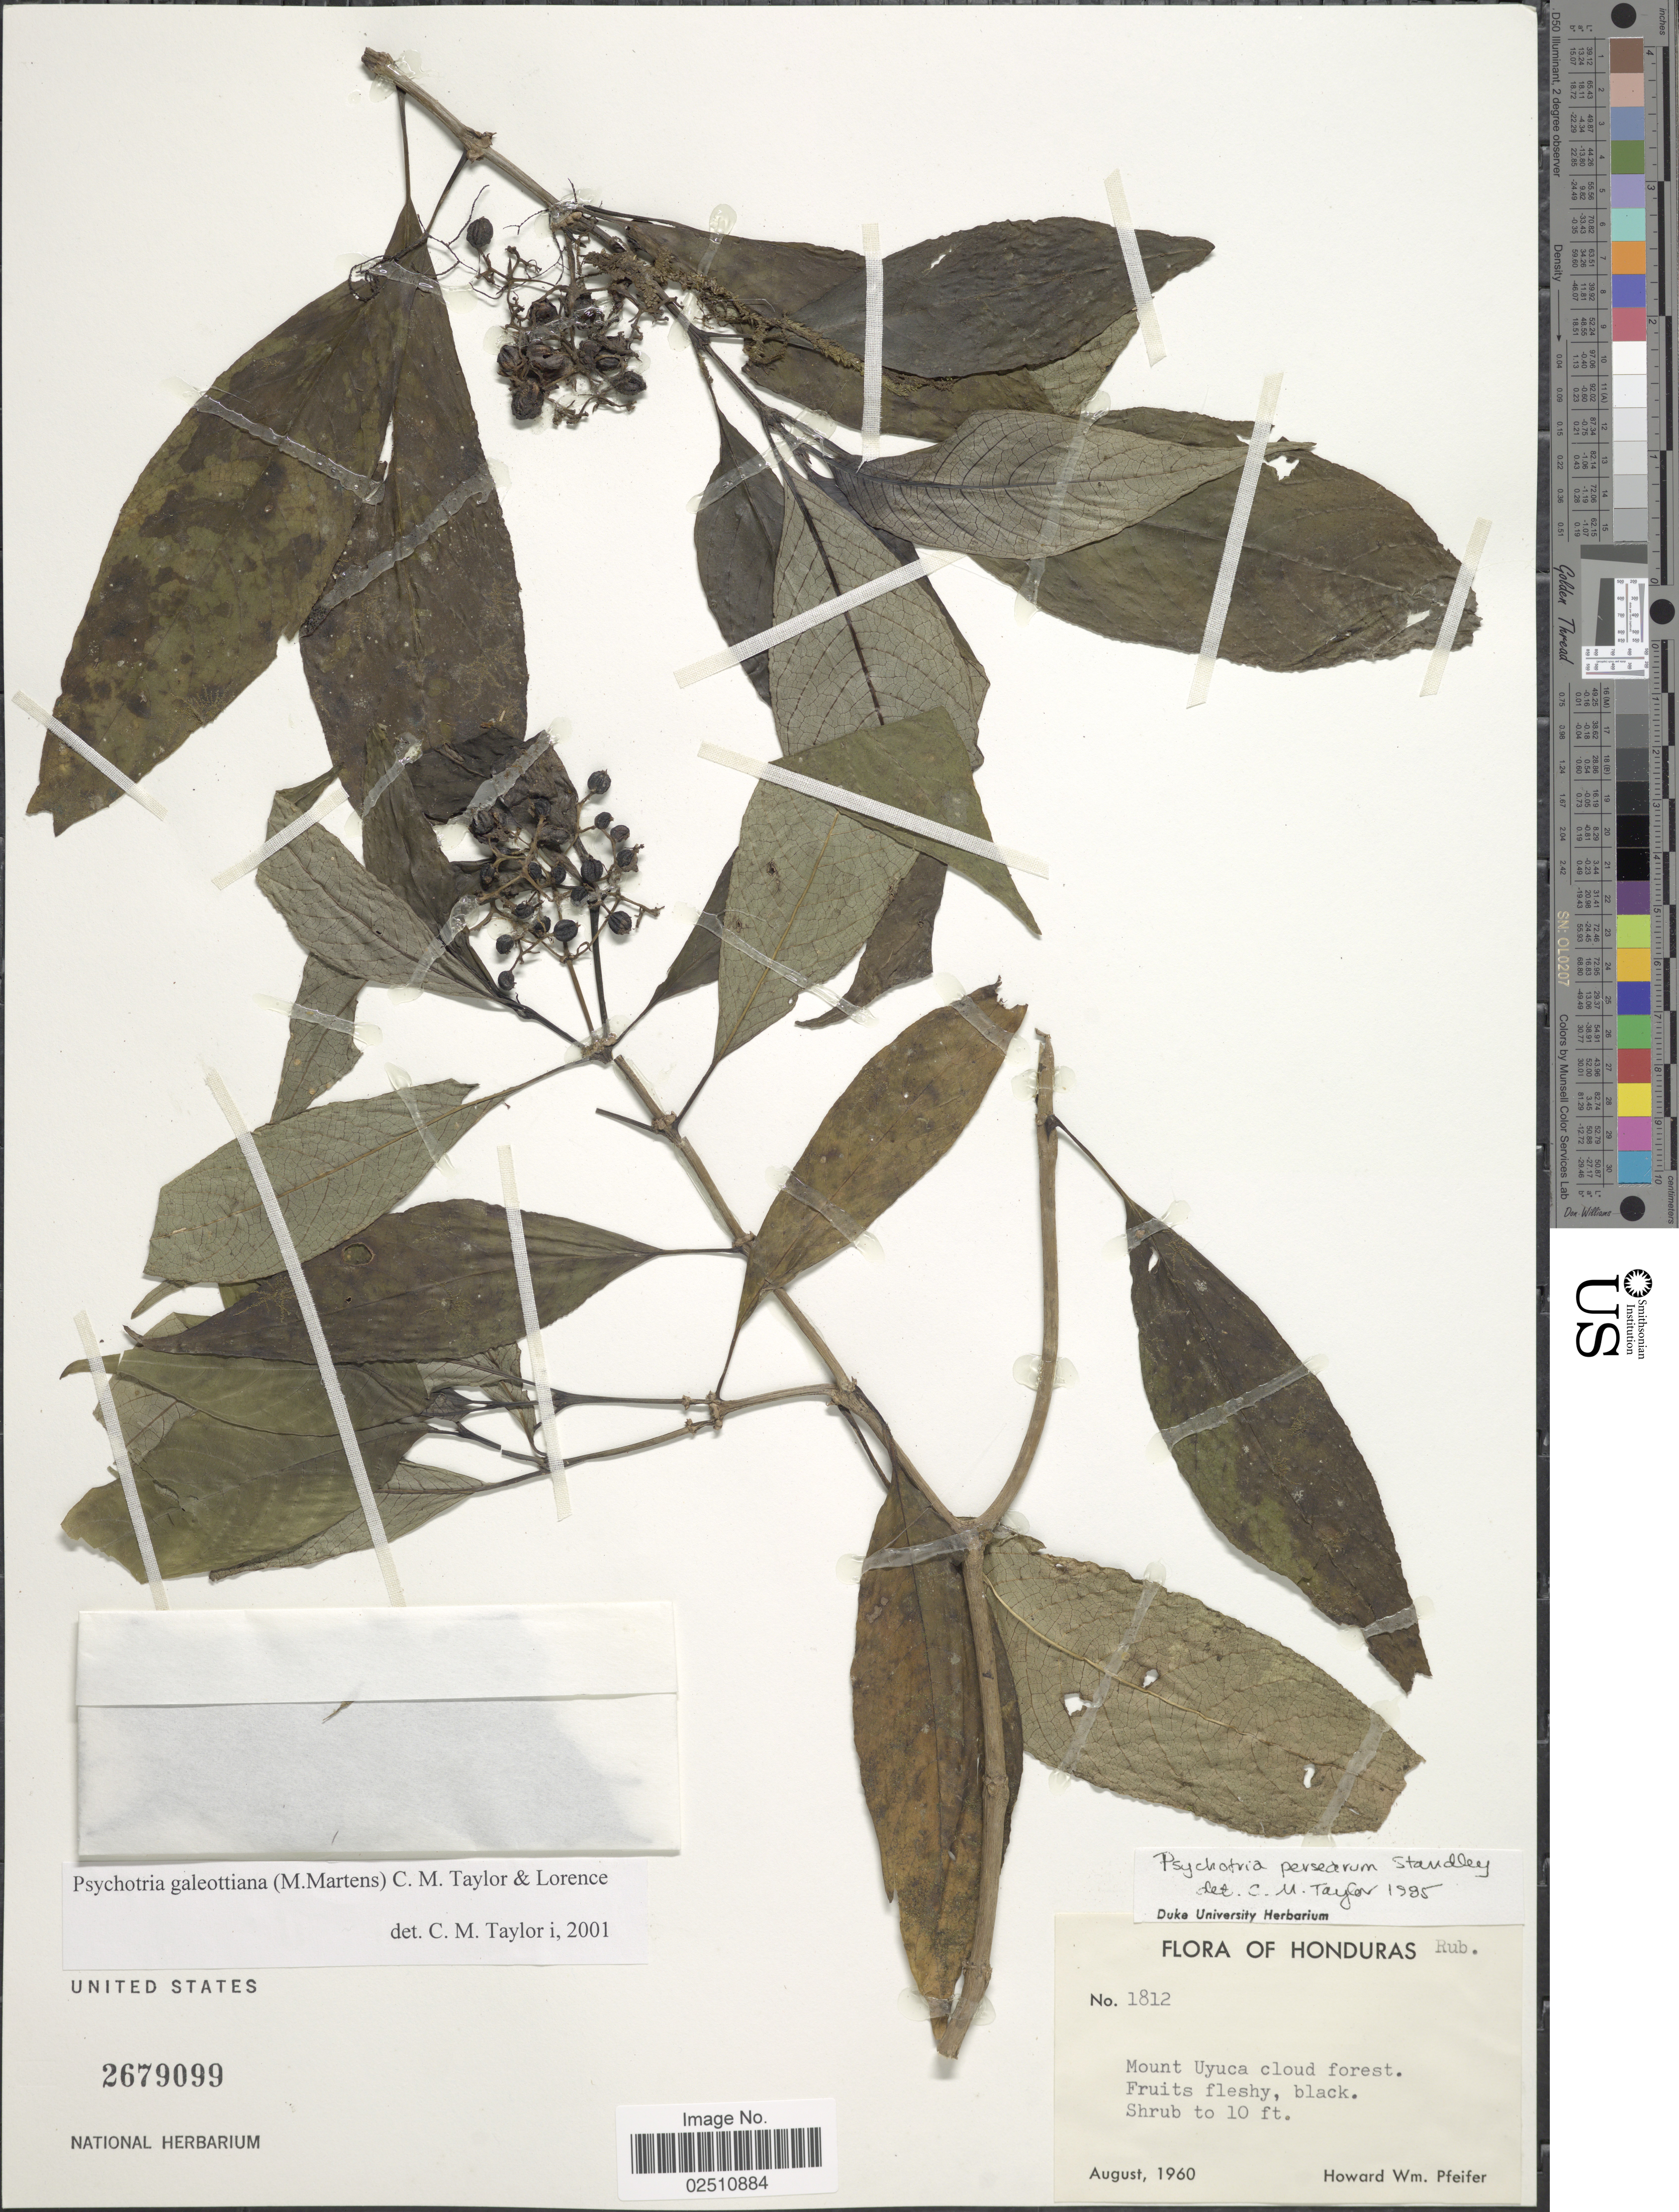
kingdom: Plantae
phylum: Tracheophyta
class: Magnoliopsida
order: Gentianales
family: Rubiaceae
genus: Psychotria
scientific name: Psychotria galeottiana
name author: (M. Martens) C.M. Taylor & Lorence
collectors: H. W. Pfeifer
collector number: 1812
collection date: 1960-08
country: Honduras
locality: Mount Uyuca cloud forest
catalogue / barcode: US 2679099